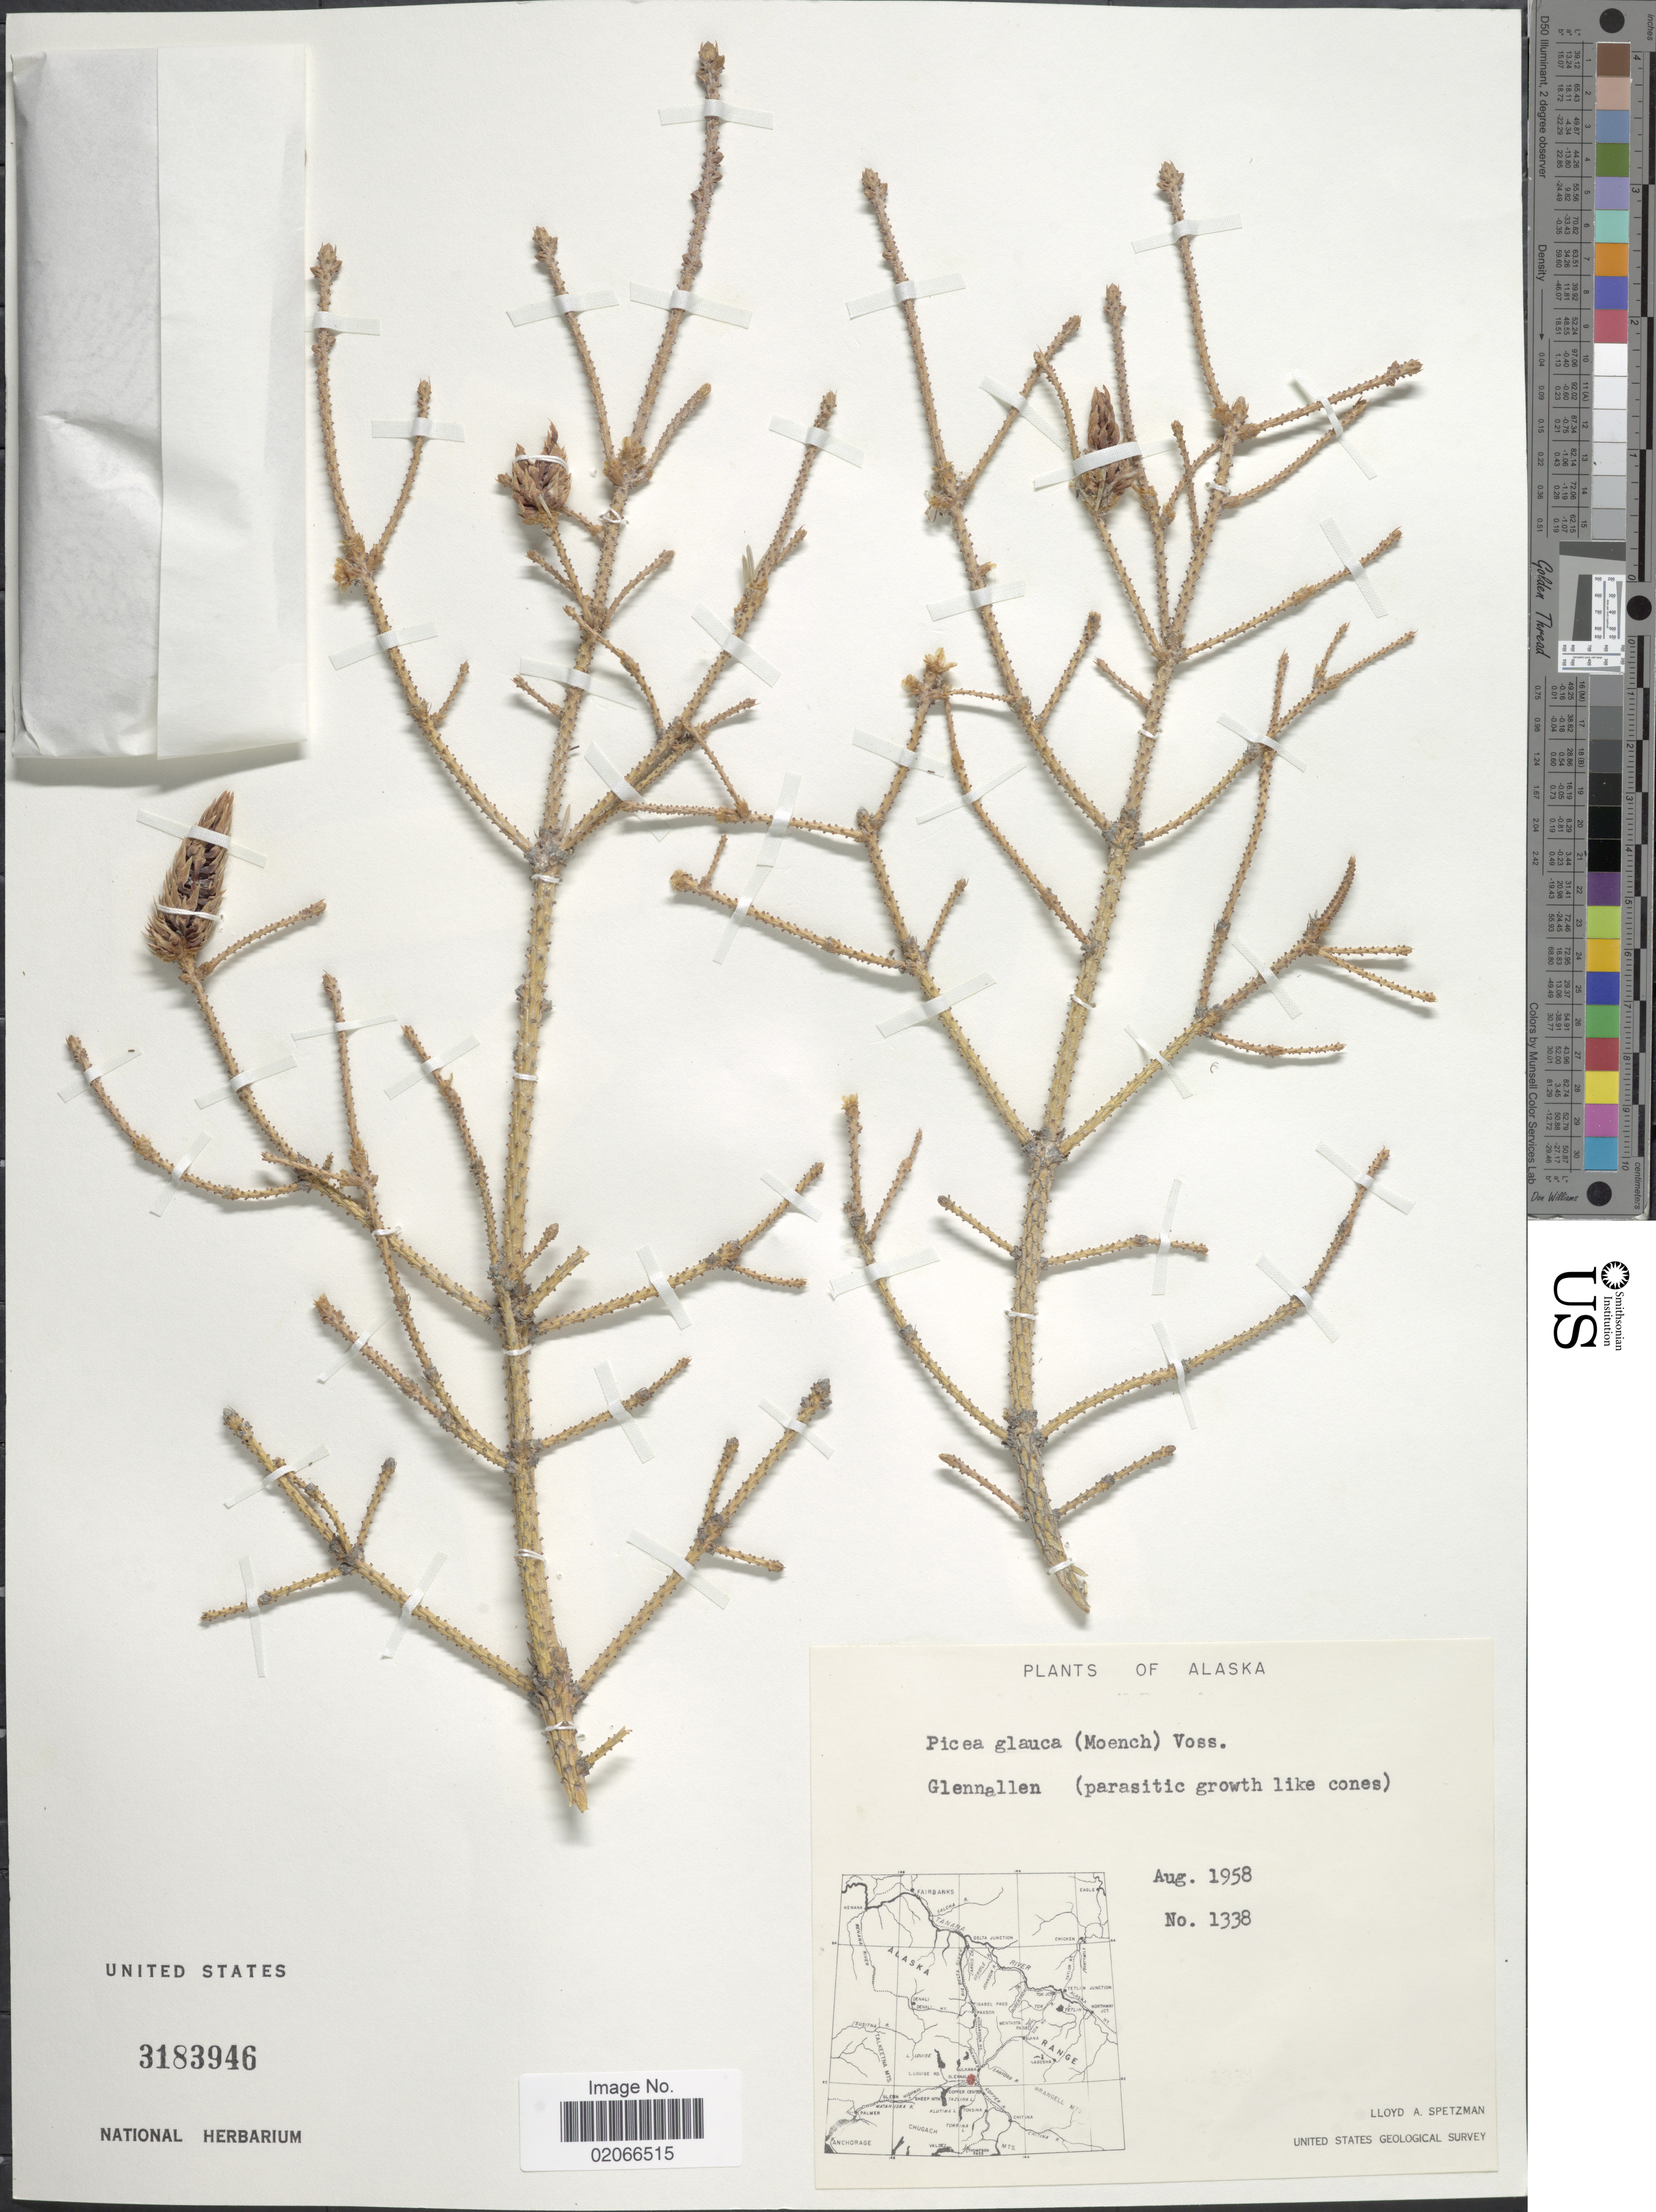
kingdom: Plantae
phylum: Tracheophyta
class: Pinopsida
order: Pinales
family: Pinaceae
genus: Picea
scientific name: Picea glauca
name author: (Moench) Voss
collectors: L. Spetzman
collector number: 1338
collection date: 1958-08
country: United States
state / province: Alaska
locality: Glennallen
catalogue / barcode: US 3183946